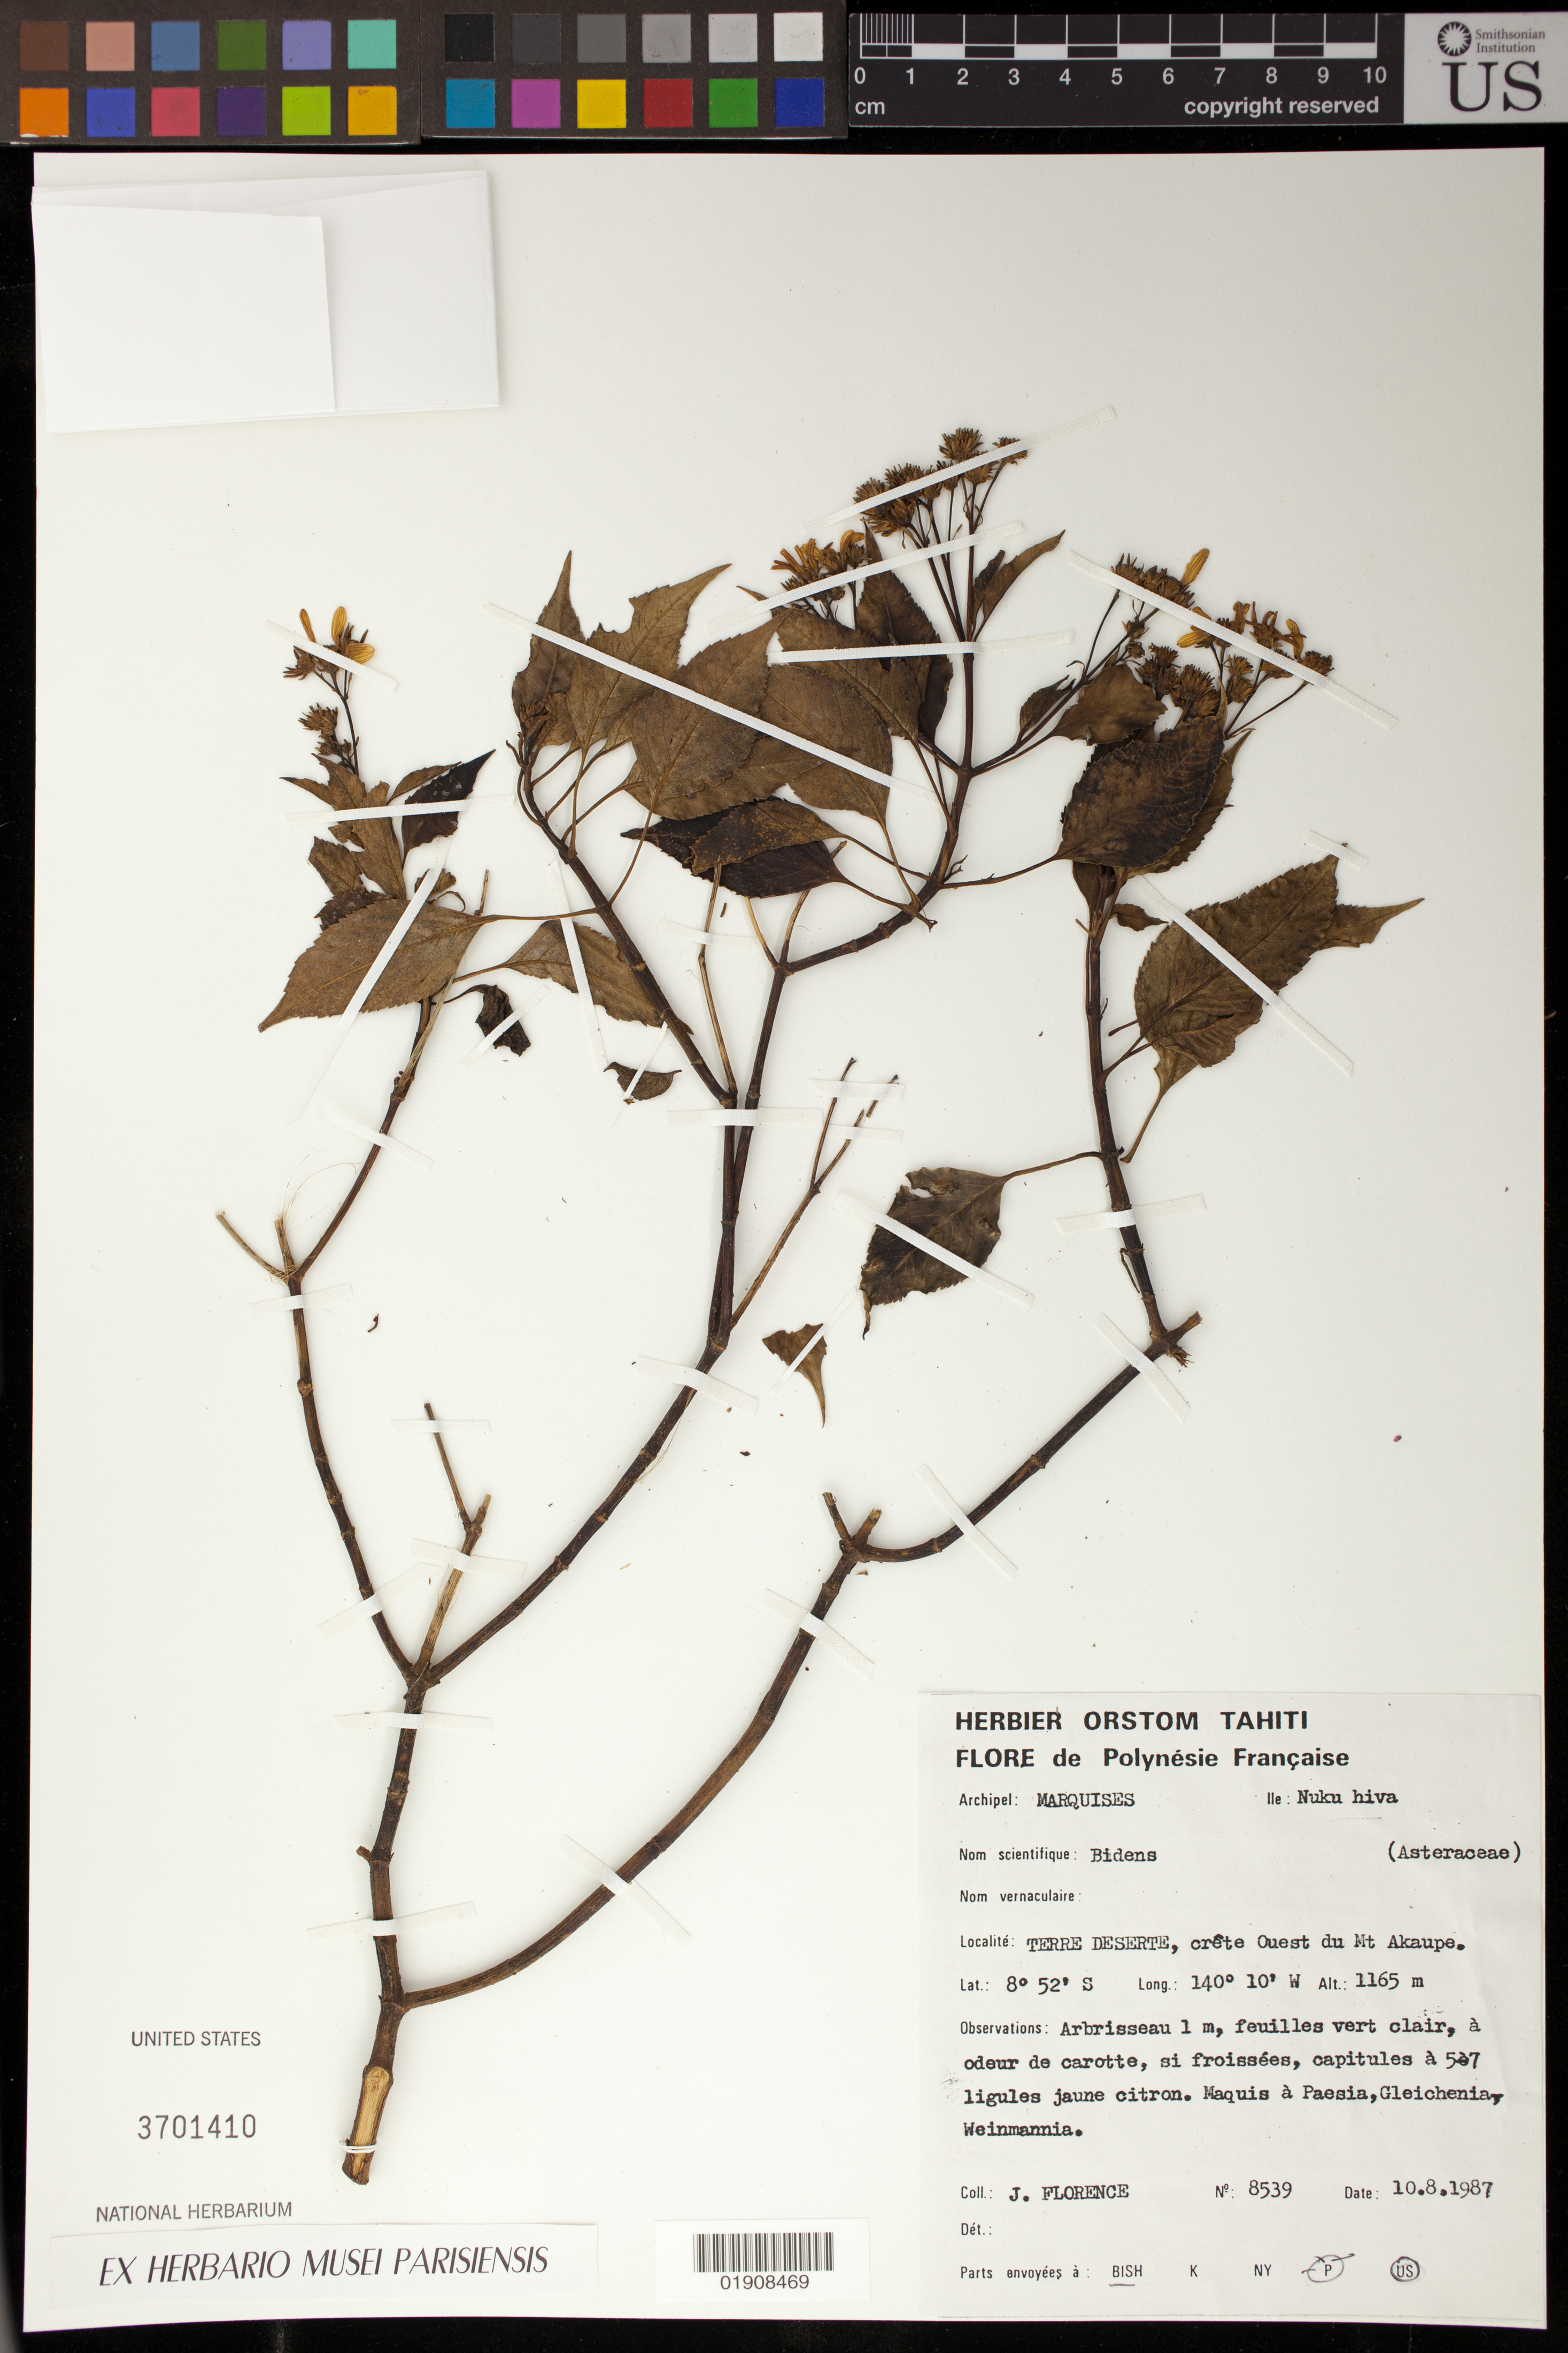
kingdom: Plantae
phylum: Tracheophyta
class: Magnoliopsida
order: Asterales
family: Asteraceae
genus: Bidens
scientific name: Bidens bipontina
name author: Sherff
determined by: Wagner, W. L., (BOT), Smithsonian Institution - National Museum of Natural History (UNITED STATES)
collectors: J. Florence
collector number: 8539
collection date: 1987-08-10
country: French Polynesia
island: Nuku Hiva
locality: Terre Deserte, crête Ouest du Mt. Akaupe.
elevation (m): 1165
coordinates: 8 52 S, 140 10 W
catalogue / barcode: US 3701410